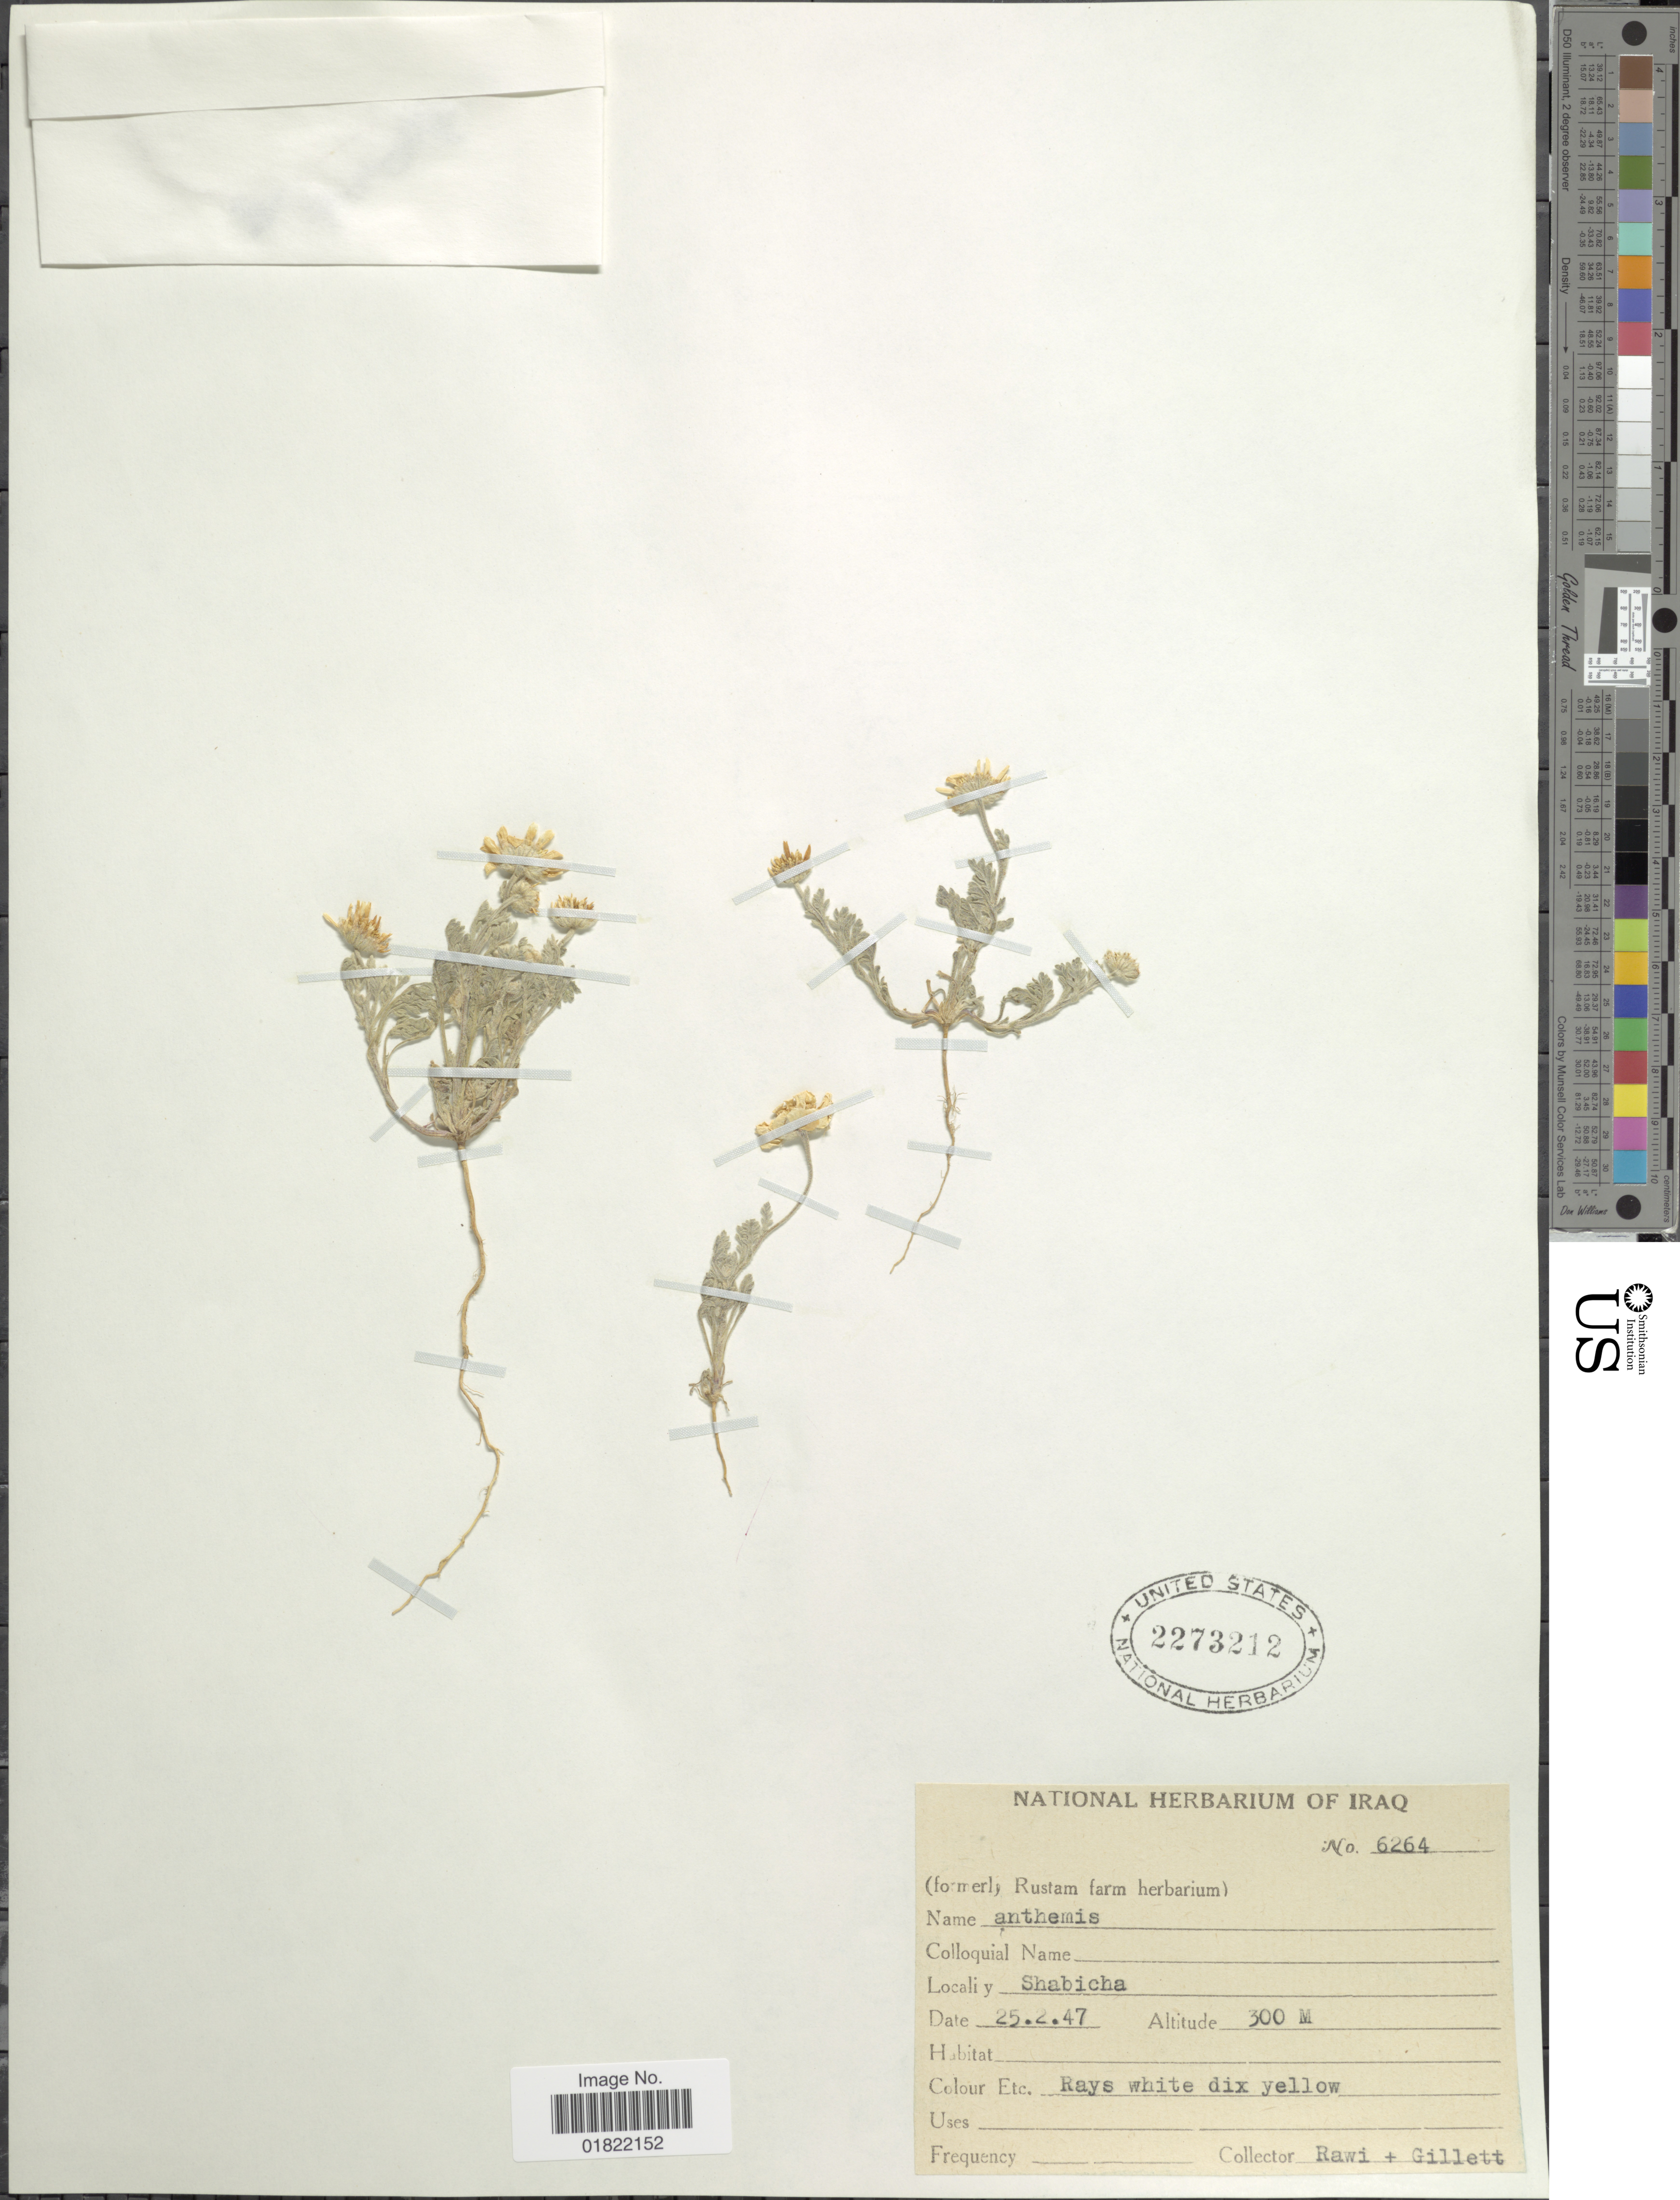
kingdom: Plantae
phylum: Tracheophyta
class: Magnoliopsida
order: Asterales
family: Asteraceae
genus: Anthemis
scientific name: Anthemis sp.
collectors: -. Rawi & Gillett, --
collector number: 6264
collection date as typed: Transcribed d/m/y: 25/2/47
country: Iraq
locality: Shabicha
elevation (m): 300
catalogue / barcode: US 2273212